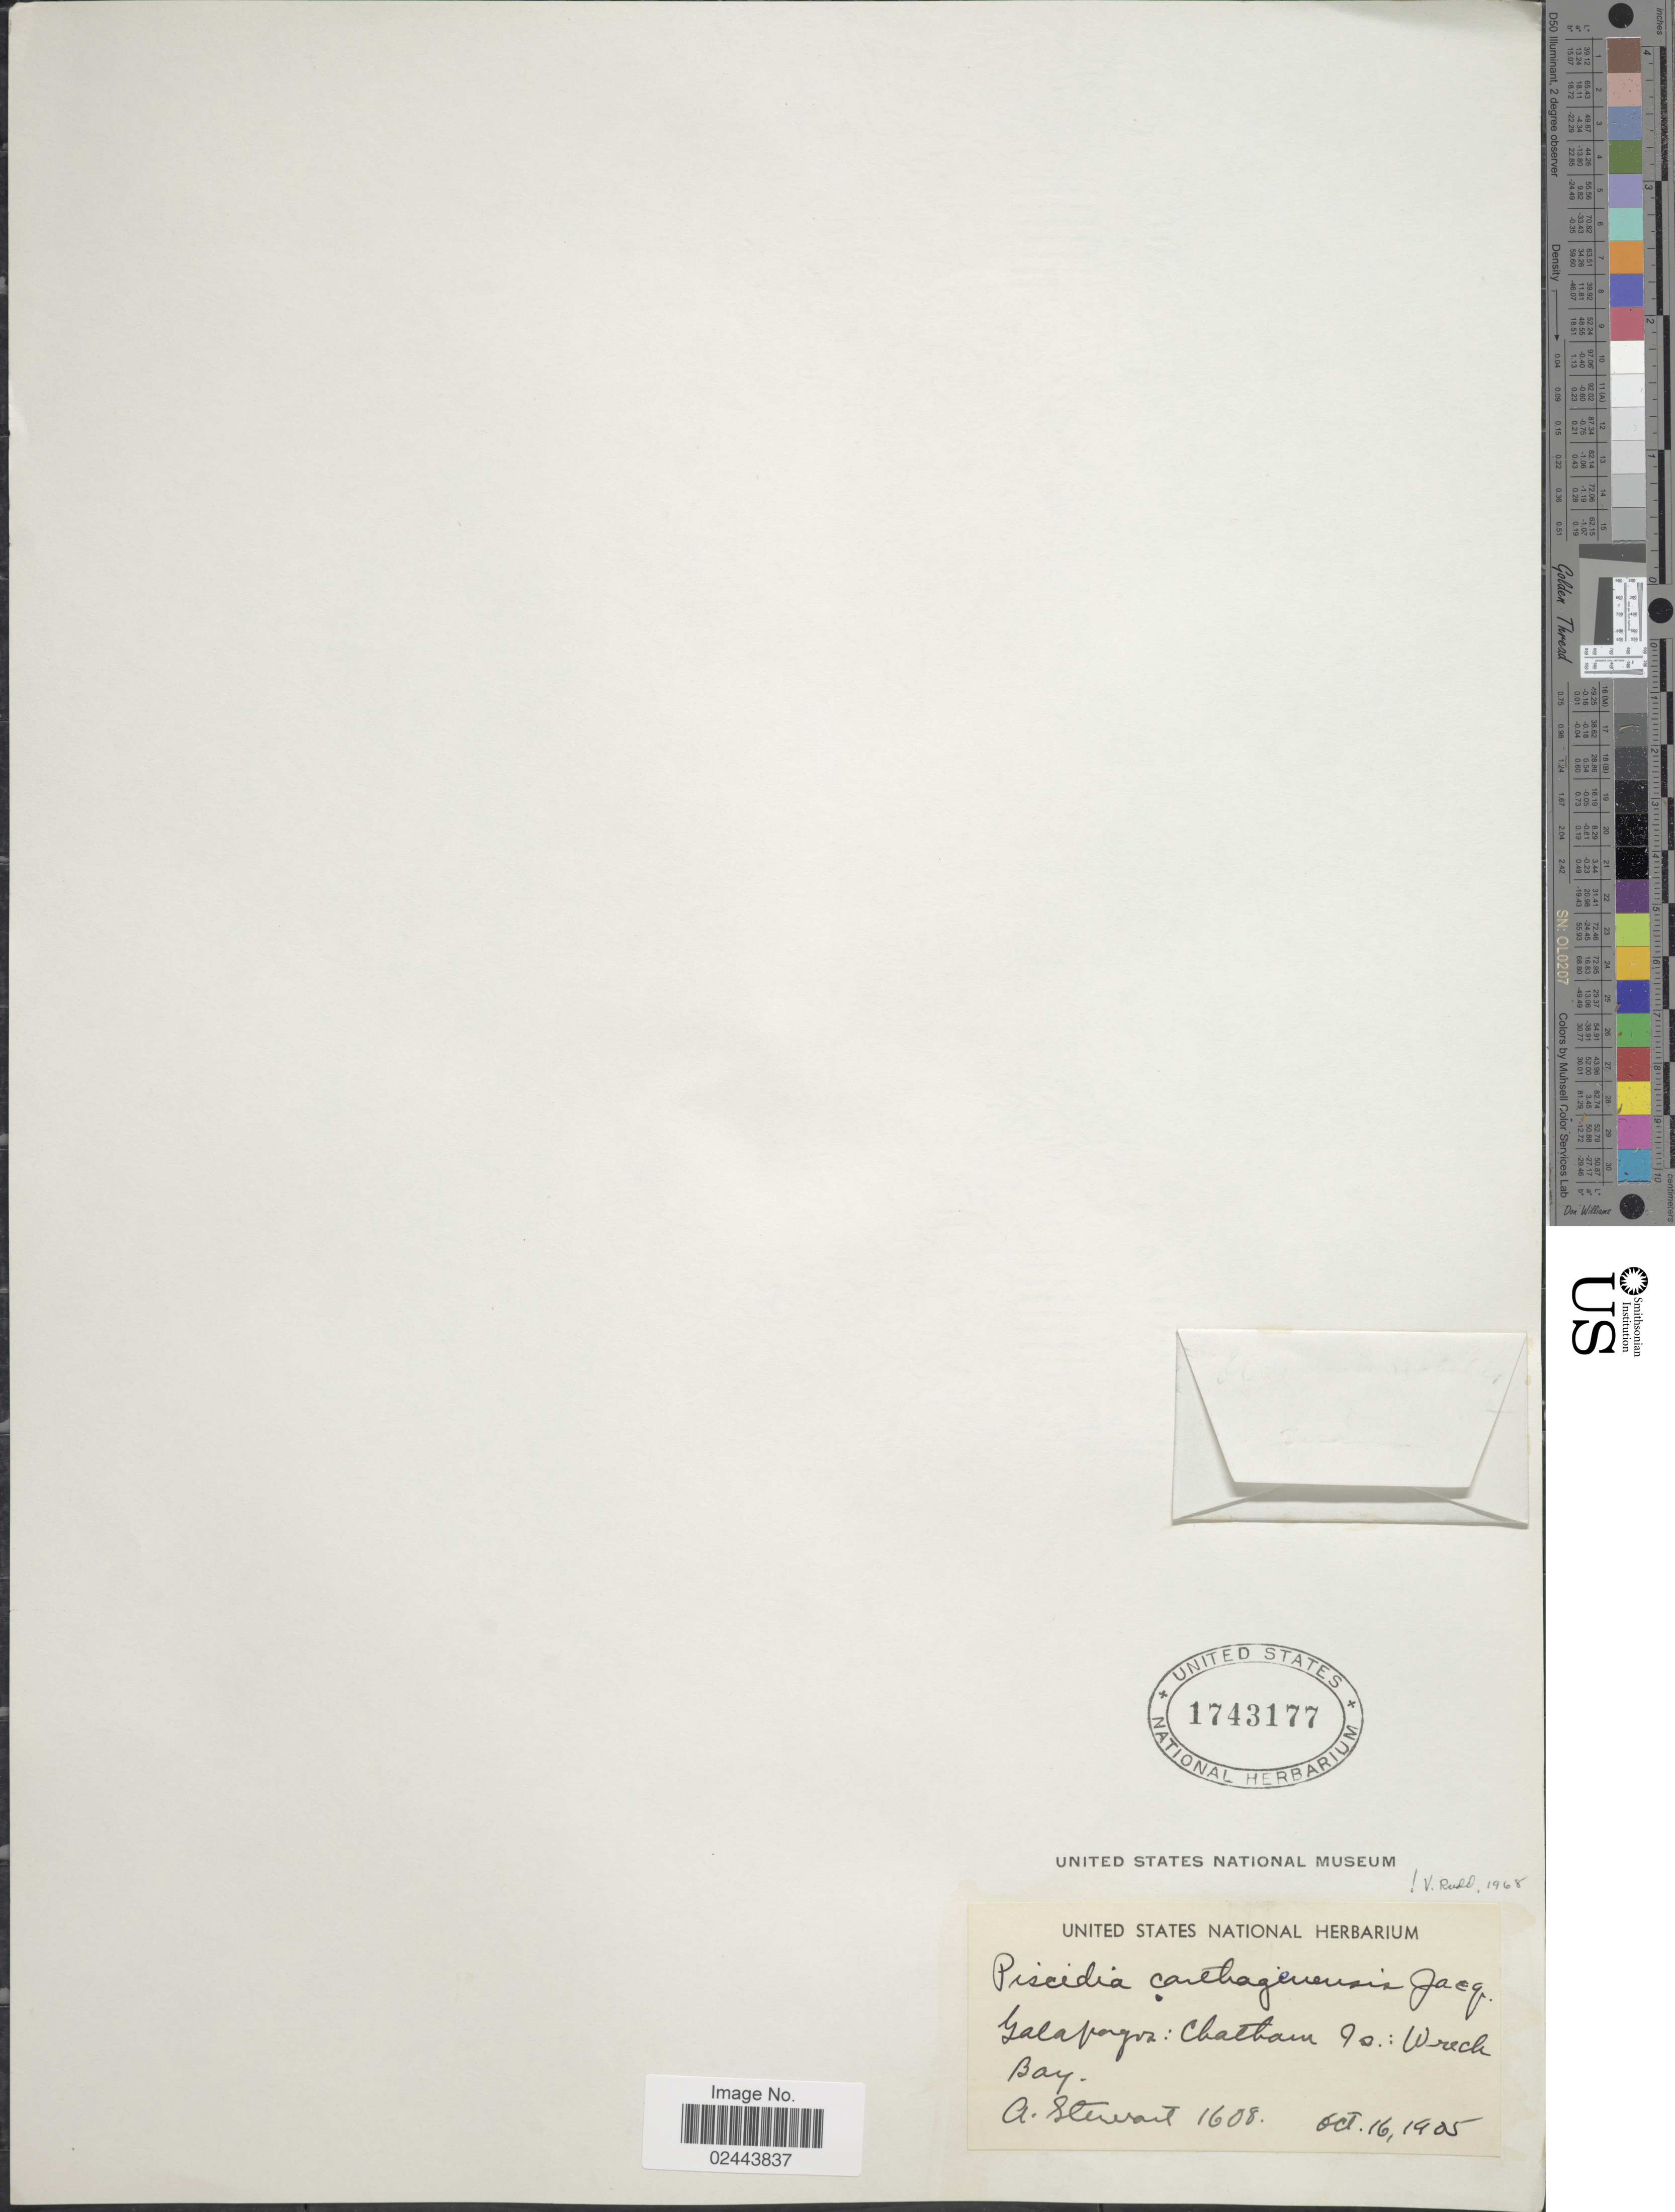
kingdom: Plantae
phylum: Tracheophyta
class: Magnoliopsida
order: Fabales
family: Fabaceae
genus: Piscidia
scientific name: Piscidia carthagenensis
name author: Jacq.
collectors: A. Stewart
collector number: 1608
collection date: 1905-10-16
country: Ecuador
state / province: Colón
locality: Galapagos: Chatham Is.: Wreck Bay.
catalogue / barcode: US 1743177